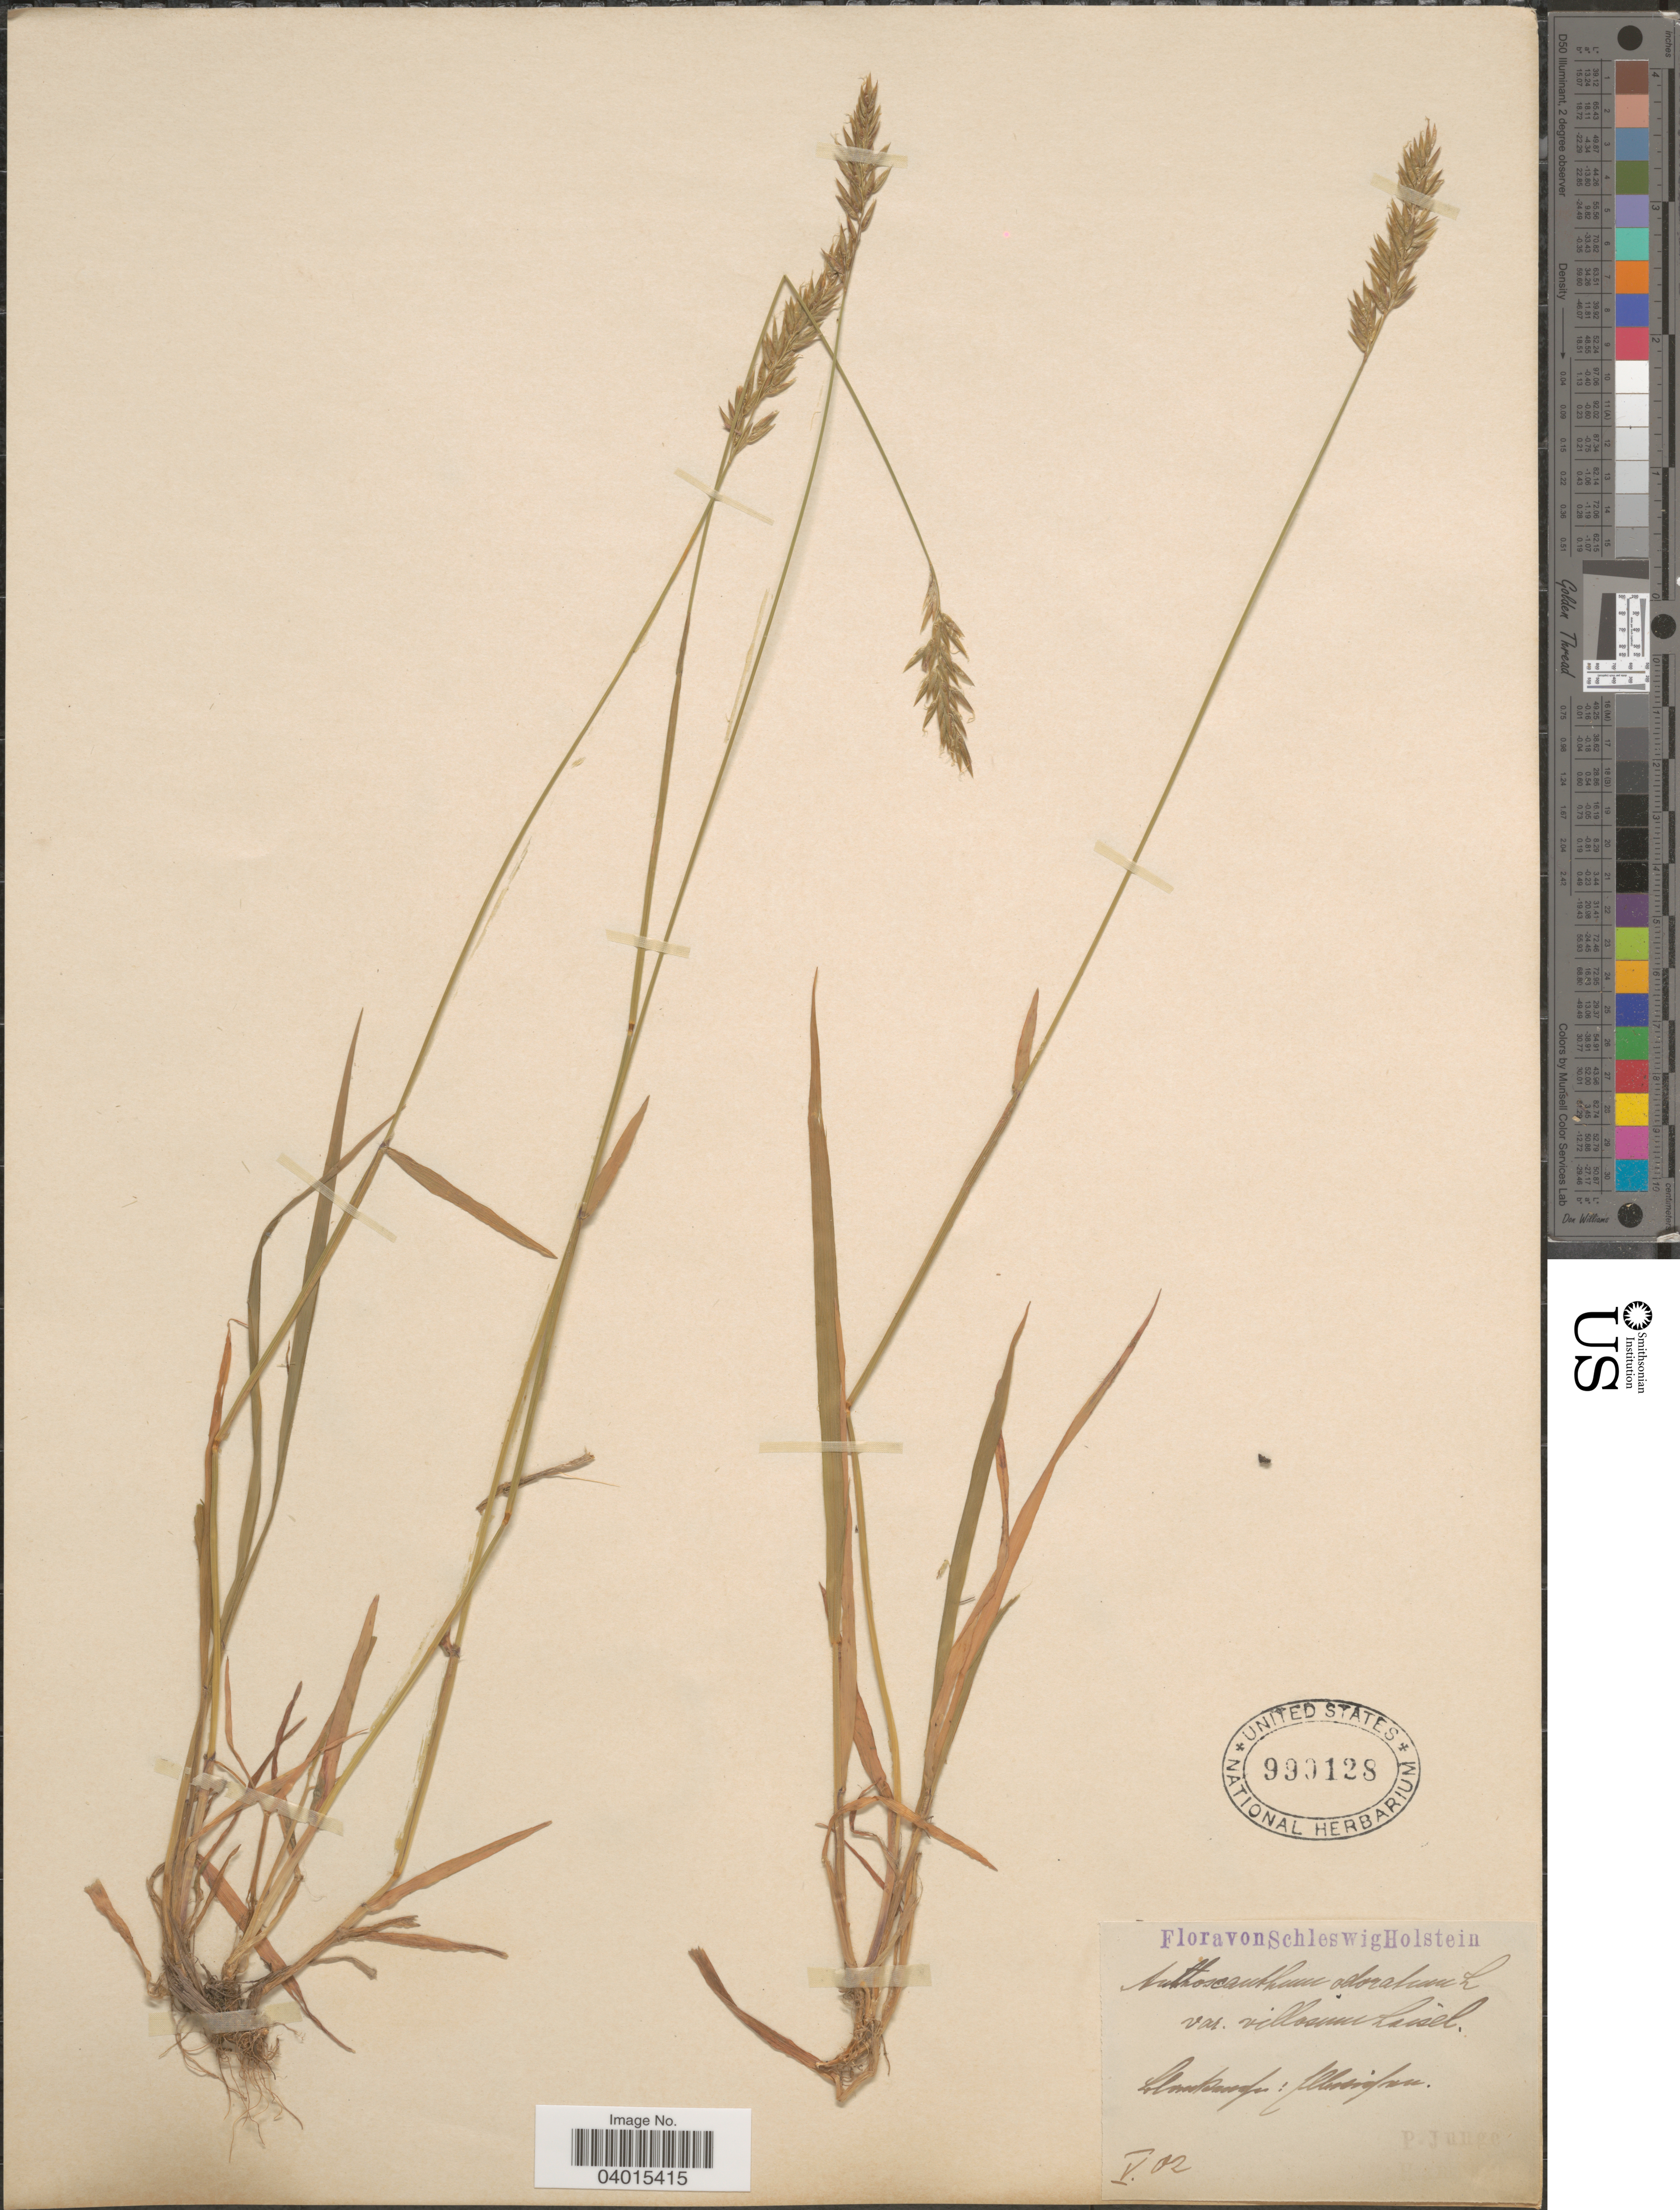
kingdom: Plantae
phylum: Tracheophyta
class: Liliopsida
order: Poales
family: Poaceae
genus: Anthoxanthum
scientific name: Anthoxanthum odoratum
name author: L.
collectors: P. Junge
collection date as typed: Transcribed d/m/y: /5/2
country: Germany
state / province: Schleswig-Holstein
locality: [illegible text].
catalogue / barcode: US 990128